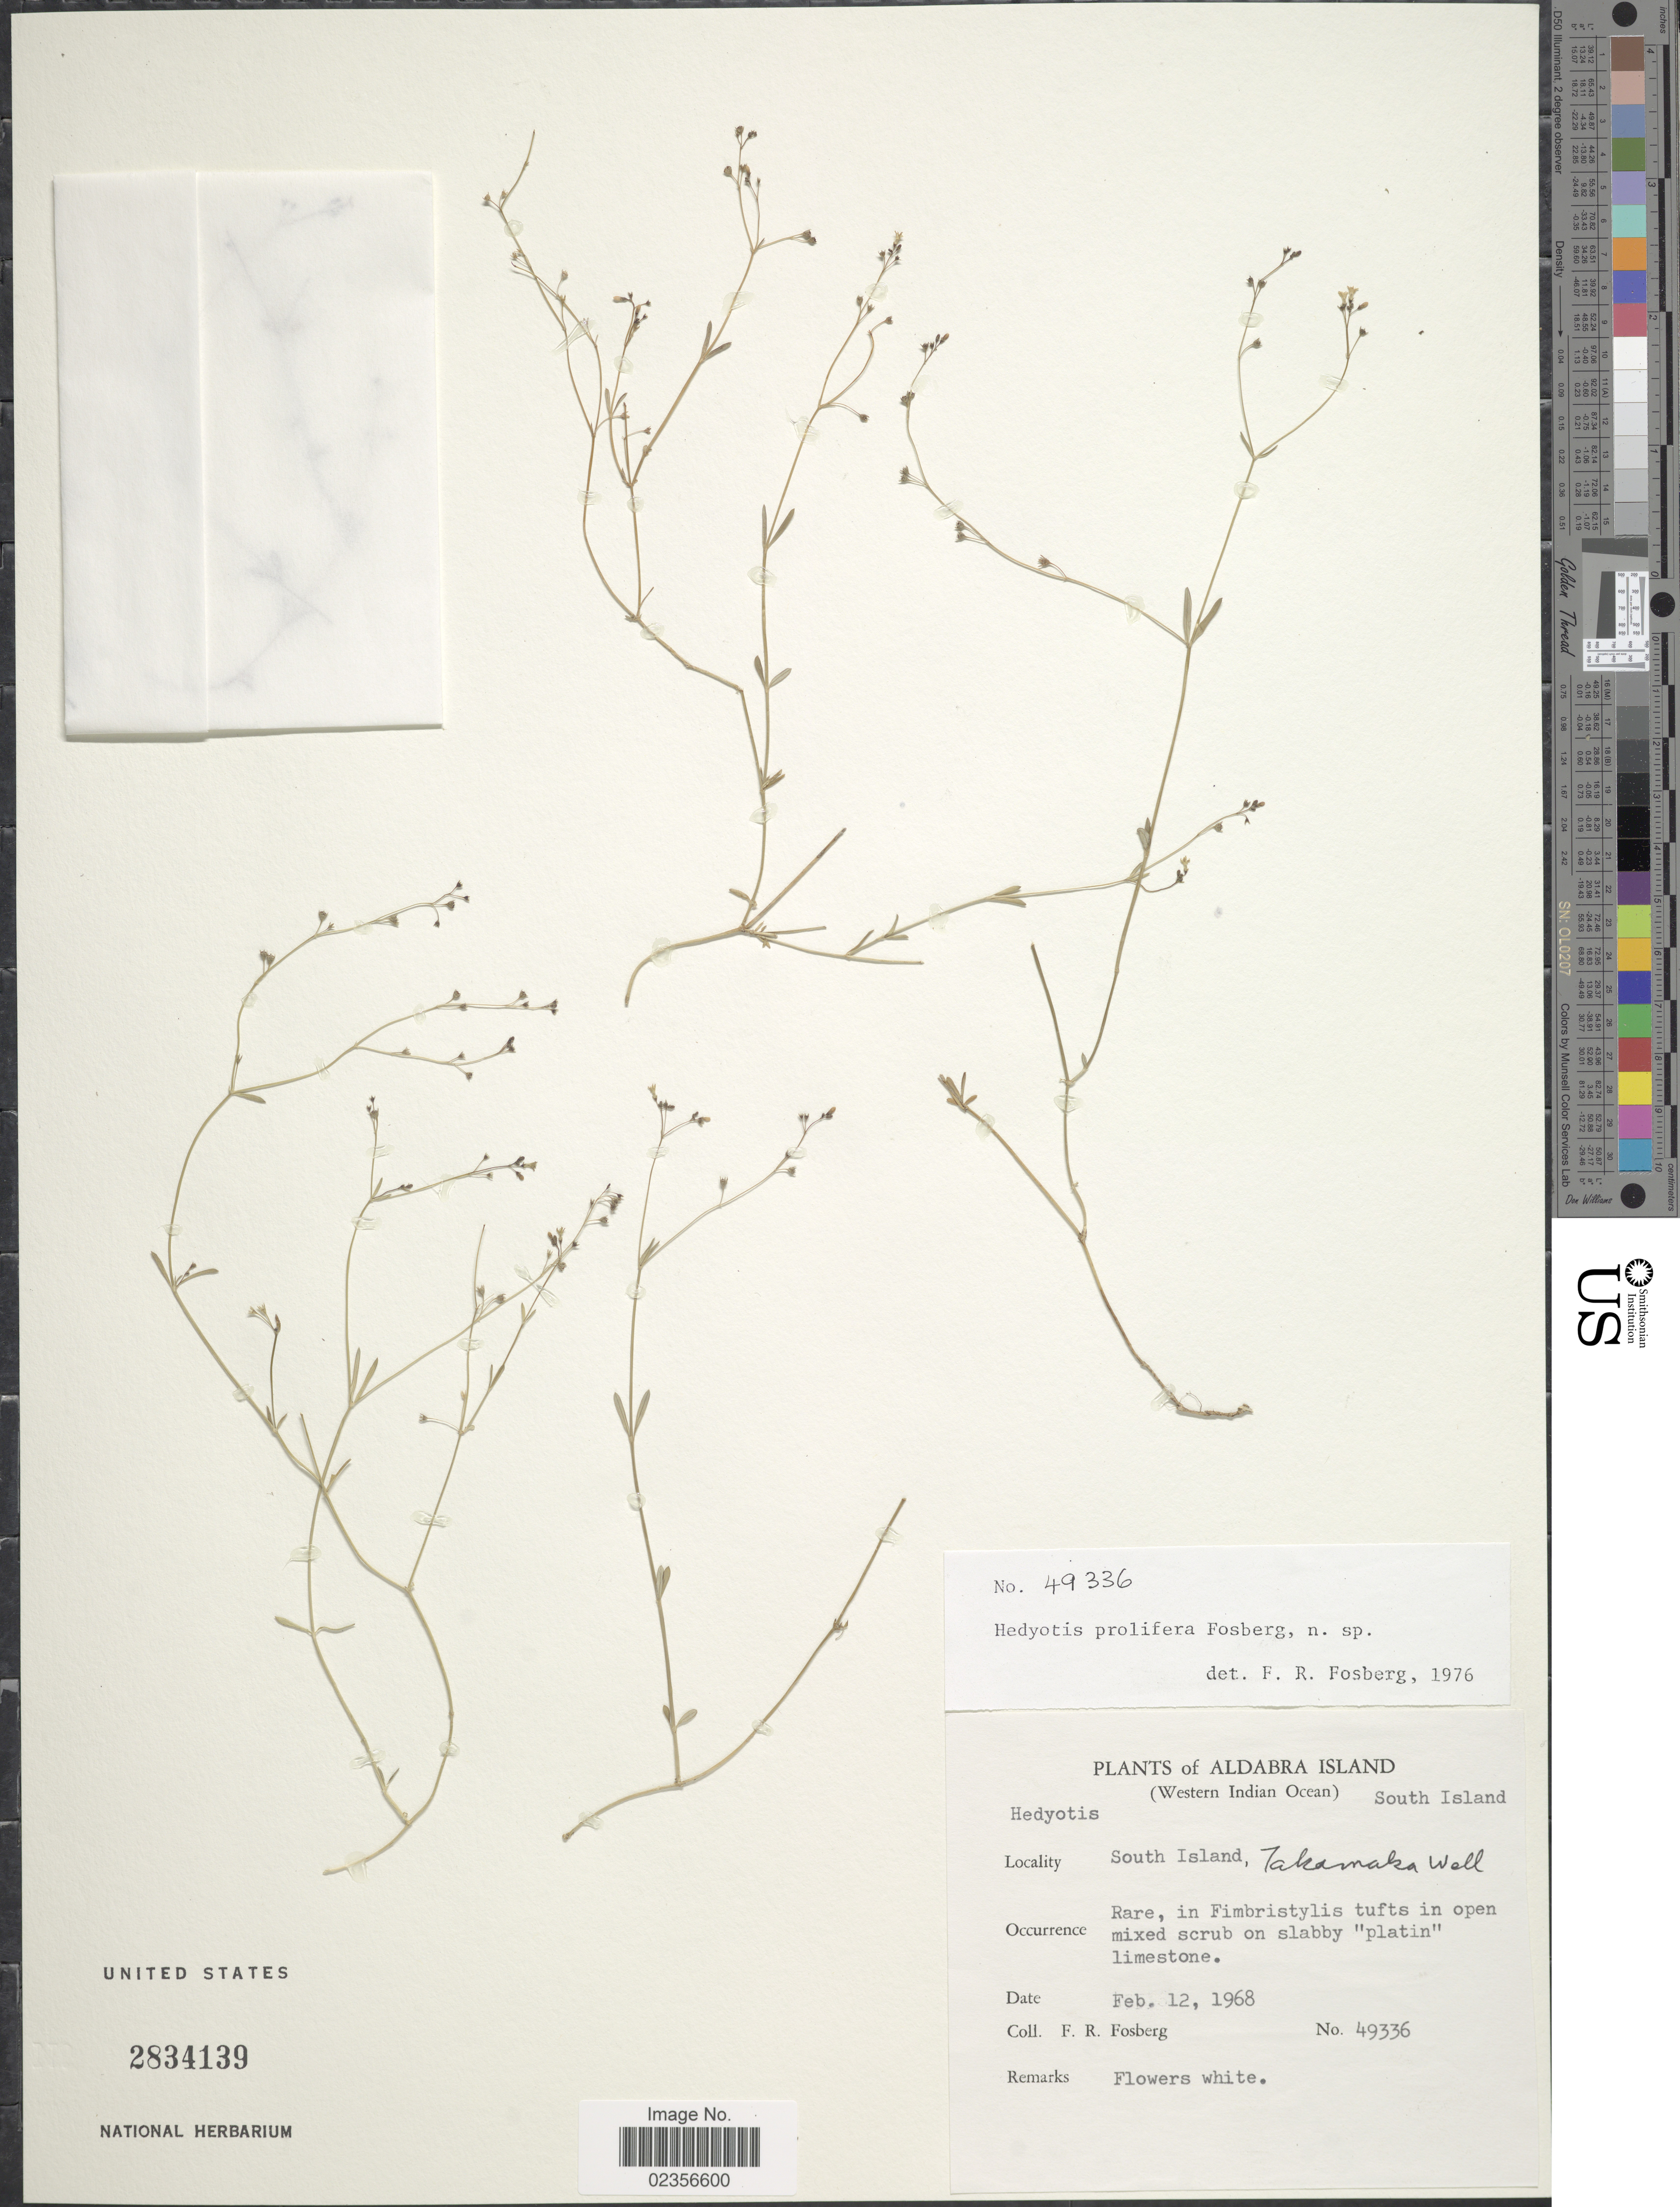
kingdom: Plantae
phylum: Tracheophyta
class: Magnoliopsida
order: Gentianales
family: Rubiaceae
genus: Hedyotis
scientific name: Hedyotis prolifera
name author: Fosberg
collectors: F. R. Fosberg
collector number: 49336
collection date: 1968-02-12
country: Seychelles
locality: Aldabra Island. South Island, Takamaka Wall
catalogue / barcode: US 2834139